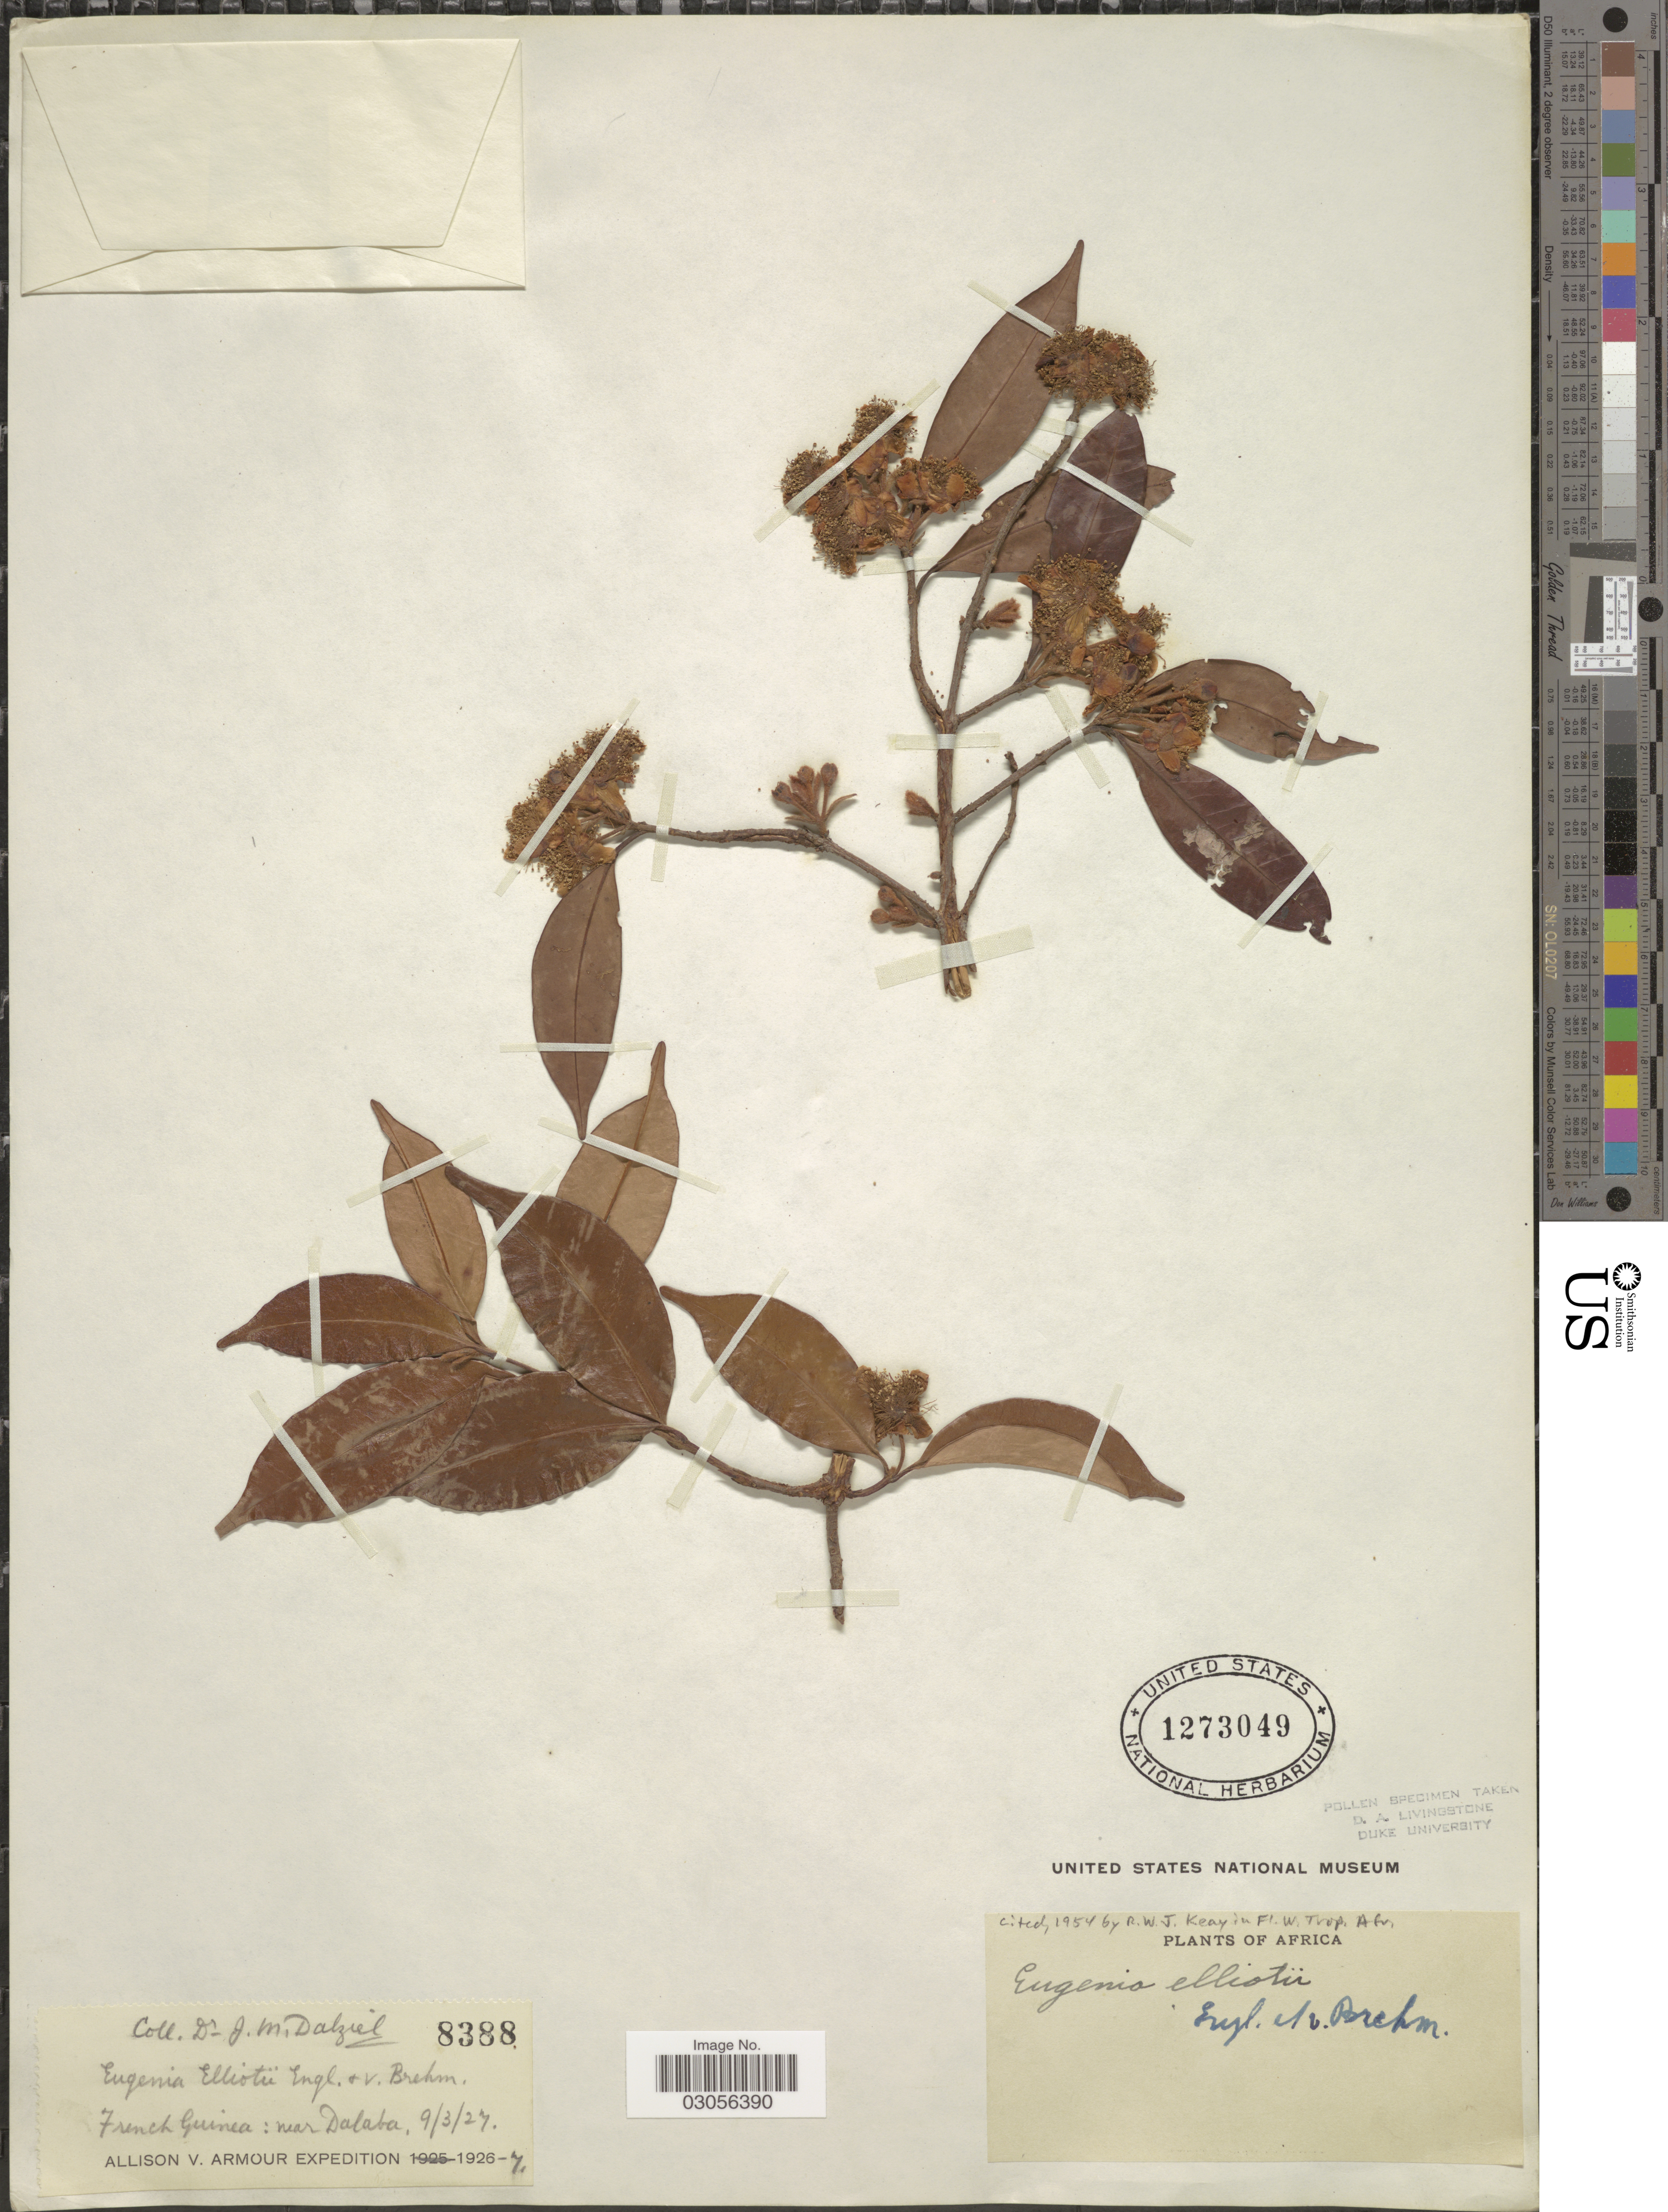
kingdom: Plantae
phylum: Tracheophyta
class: Magnoliopsida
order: Myrtales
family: Myrtaceae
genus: Eugenia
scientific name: Eugenia elliotii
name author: Engl. & Brehmer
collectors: J. Dalziel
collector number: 8388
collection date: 1926/1927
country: Guinea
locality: French Guinea: near Dalaba.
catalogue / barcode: US 1273049